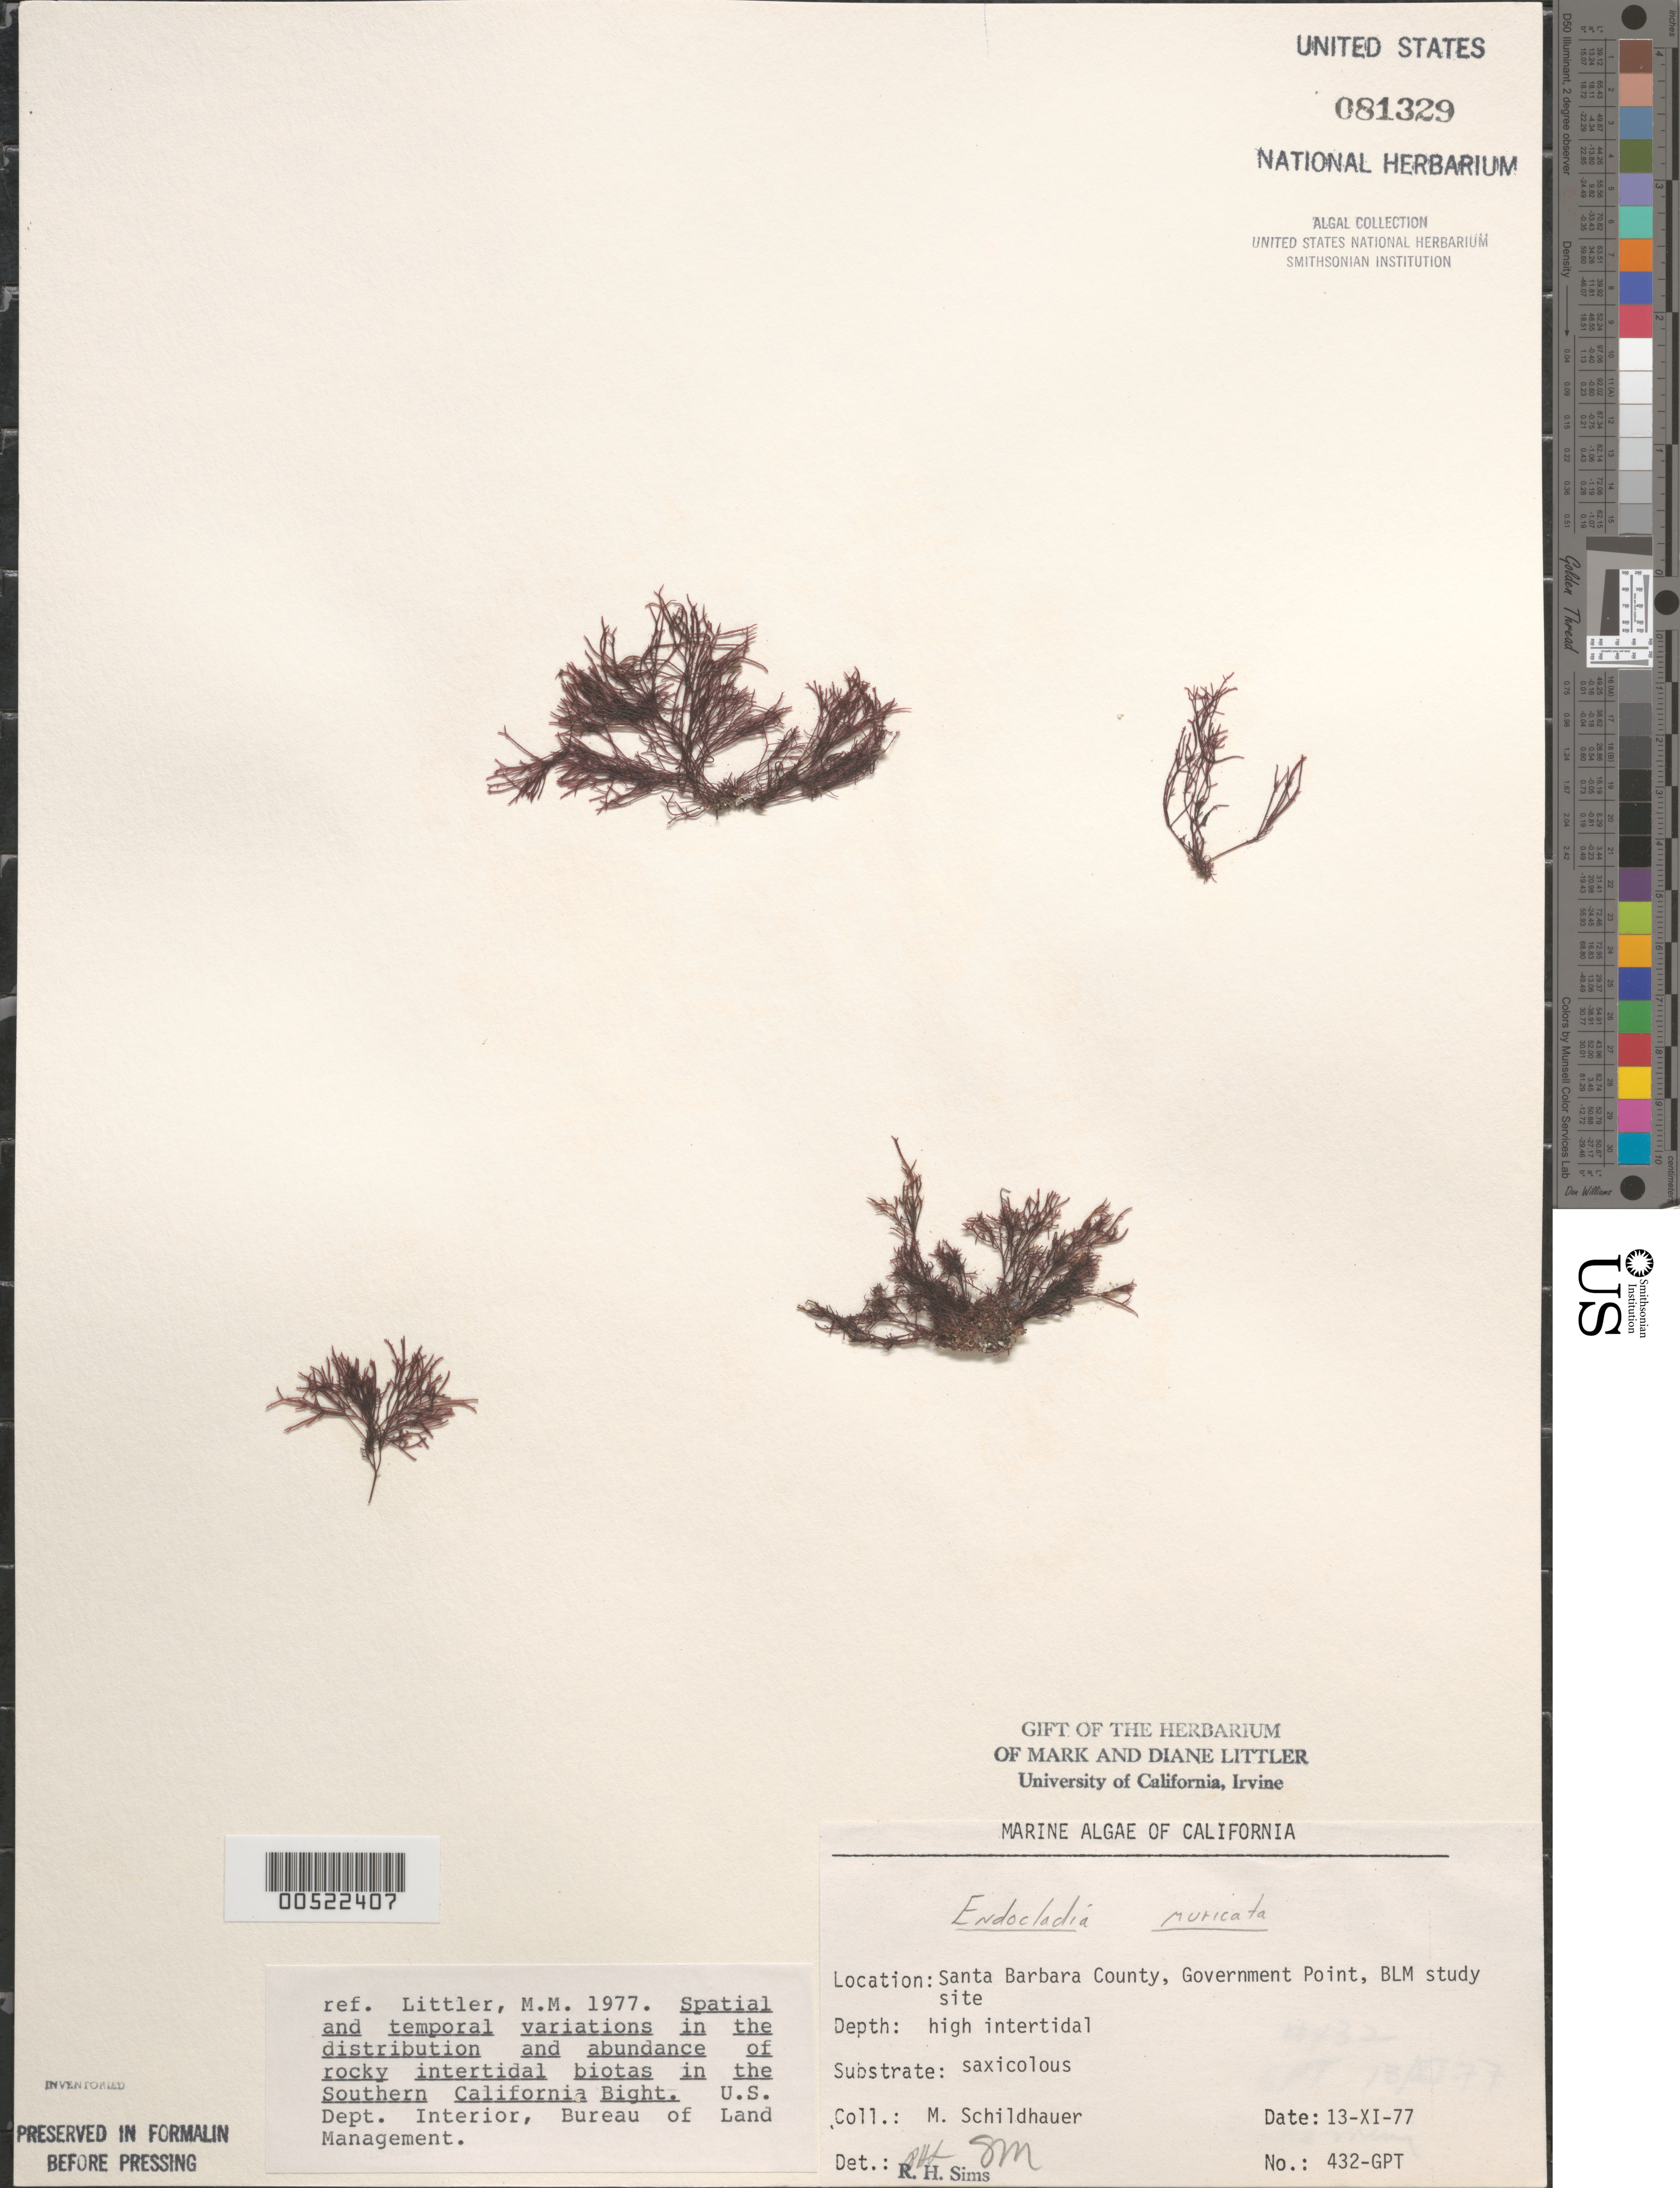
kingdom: Plantae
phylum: Rhodophyta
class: Florideophyceae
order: Gigartinales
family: Endocladiaceae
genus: Endocladia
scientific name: Endocladia muricata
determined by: Sims, Robert H.; Murray, S. N.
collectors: M. Schildhauer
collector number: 432-gpt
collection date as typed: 13 Nov 1977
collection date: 1977-11-13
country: United States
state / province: California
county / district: Santa Barbara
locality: Government Point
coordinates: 34 26'31"N, 120 24'06"W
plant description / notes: BLM-SOCALBIGHT Rocky Intertidal Survey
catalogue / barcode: US 81329